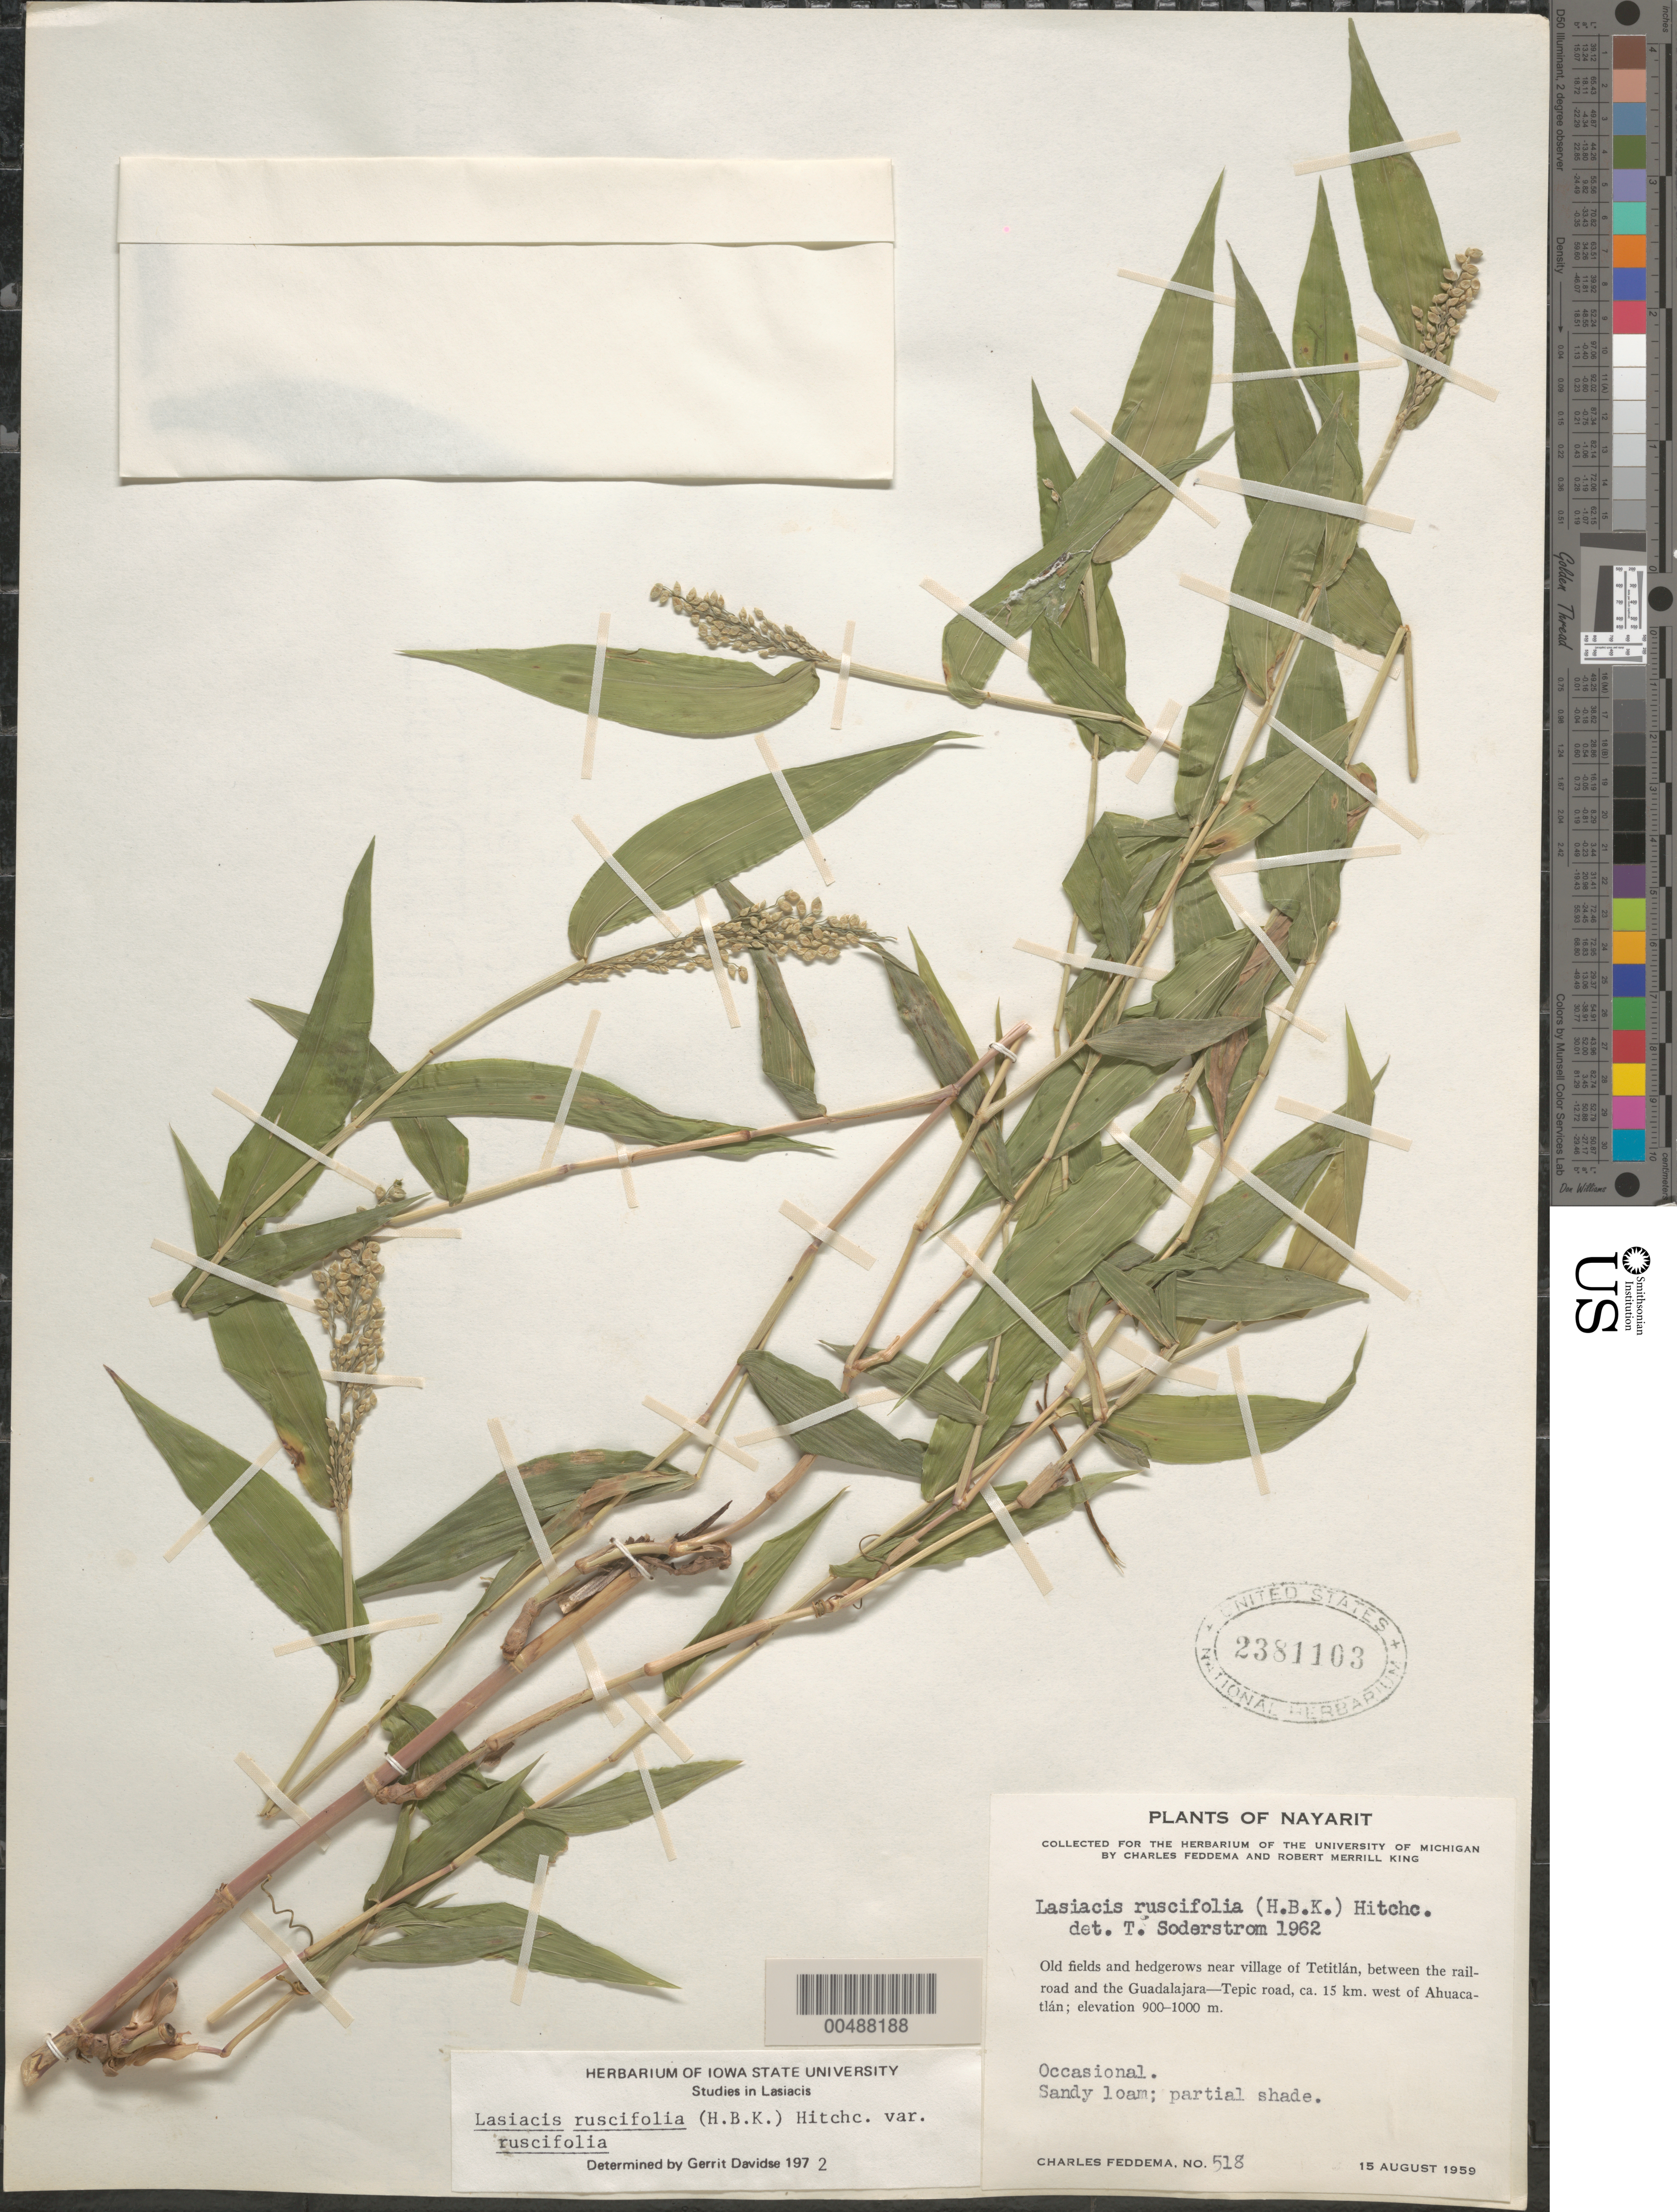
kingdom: Plantae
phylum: Tracheophyta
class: Liliopsida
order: Poales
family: Poaceae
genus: Lasiacis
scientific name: Lasiacis ruscifolia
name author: (Kunth) Hitchc.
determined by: Davidse, Gerrit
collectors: C. Feddema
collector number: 518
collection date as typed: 15 Aug 1959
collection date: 1959-08-15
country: Mexico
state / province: Nayarit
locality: Near village of Tetitl n, between the railrd & the Guadalajara - Tepic rd, ca 15 km W of Ahuacatl n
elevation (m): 900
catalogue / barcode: US 2381103